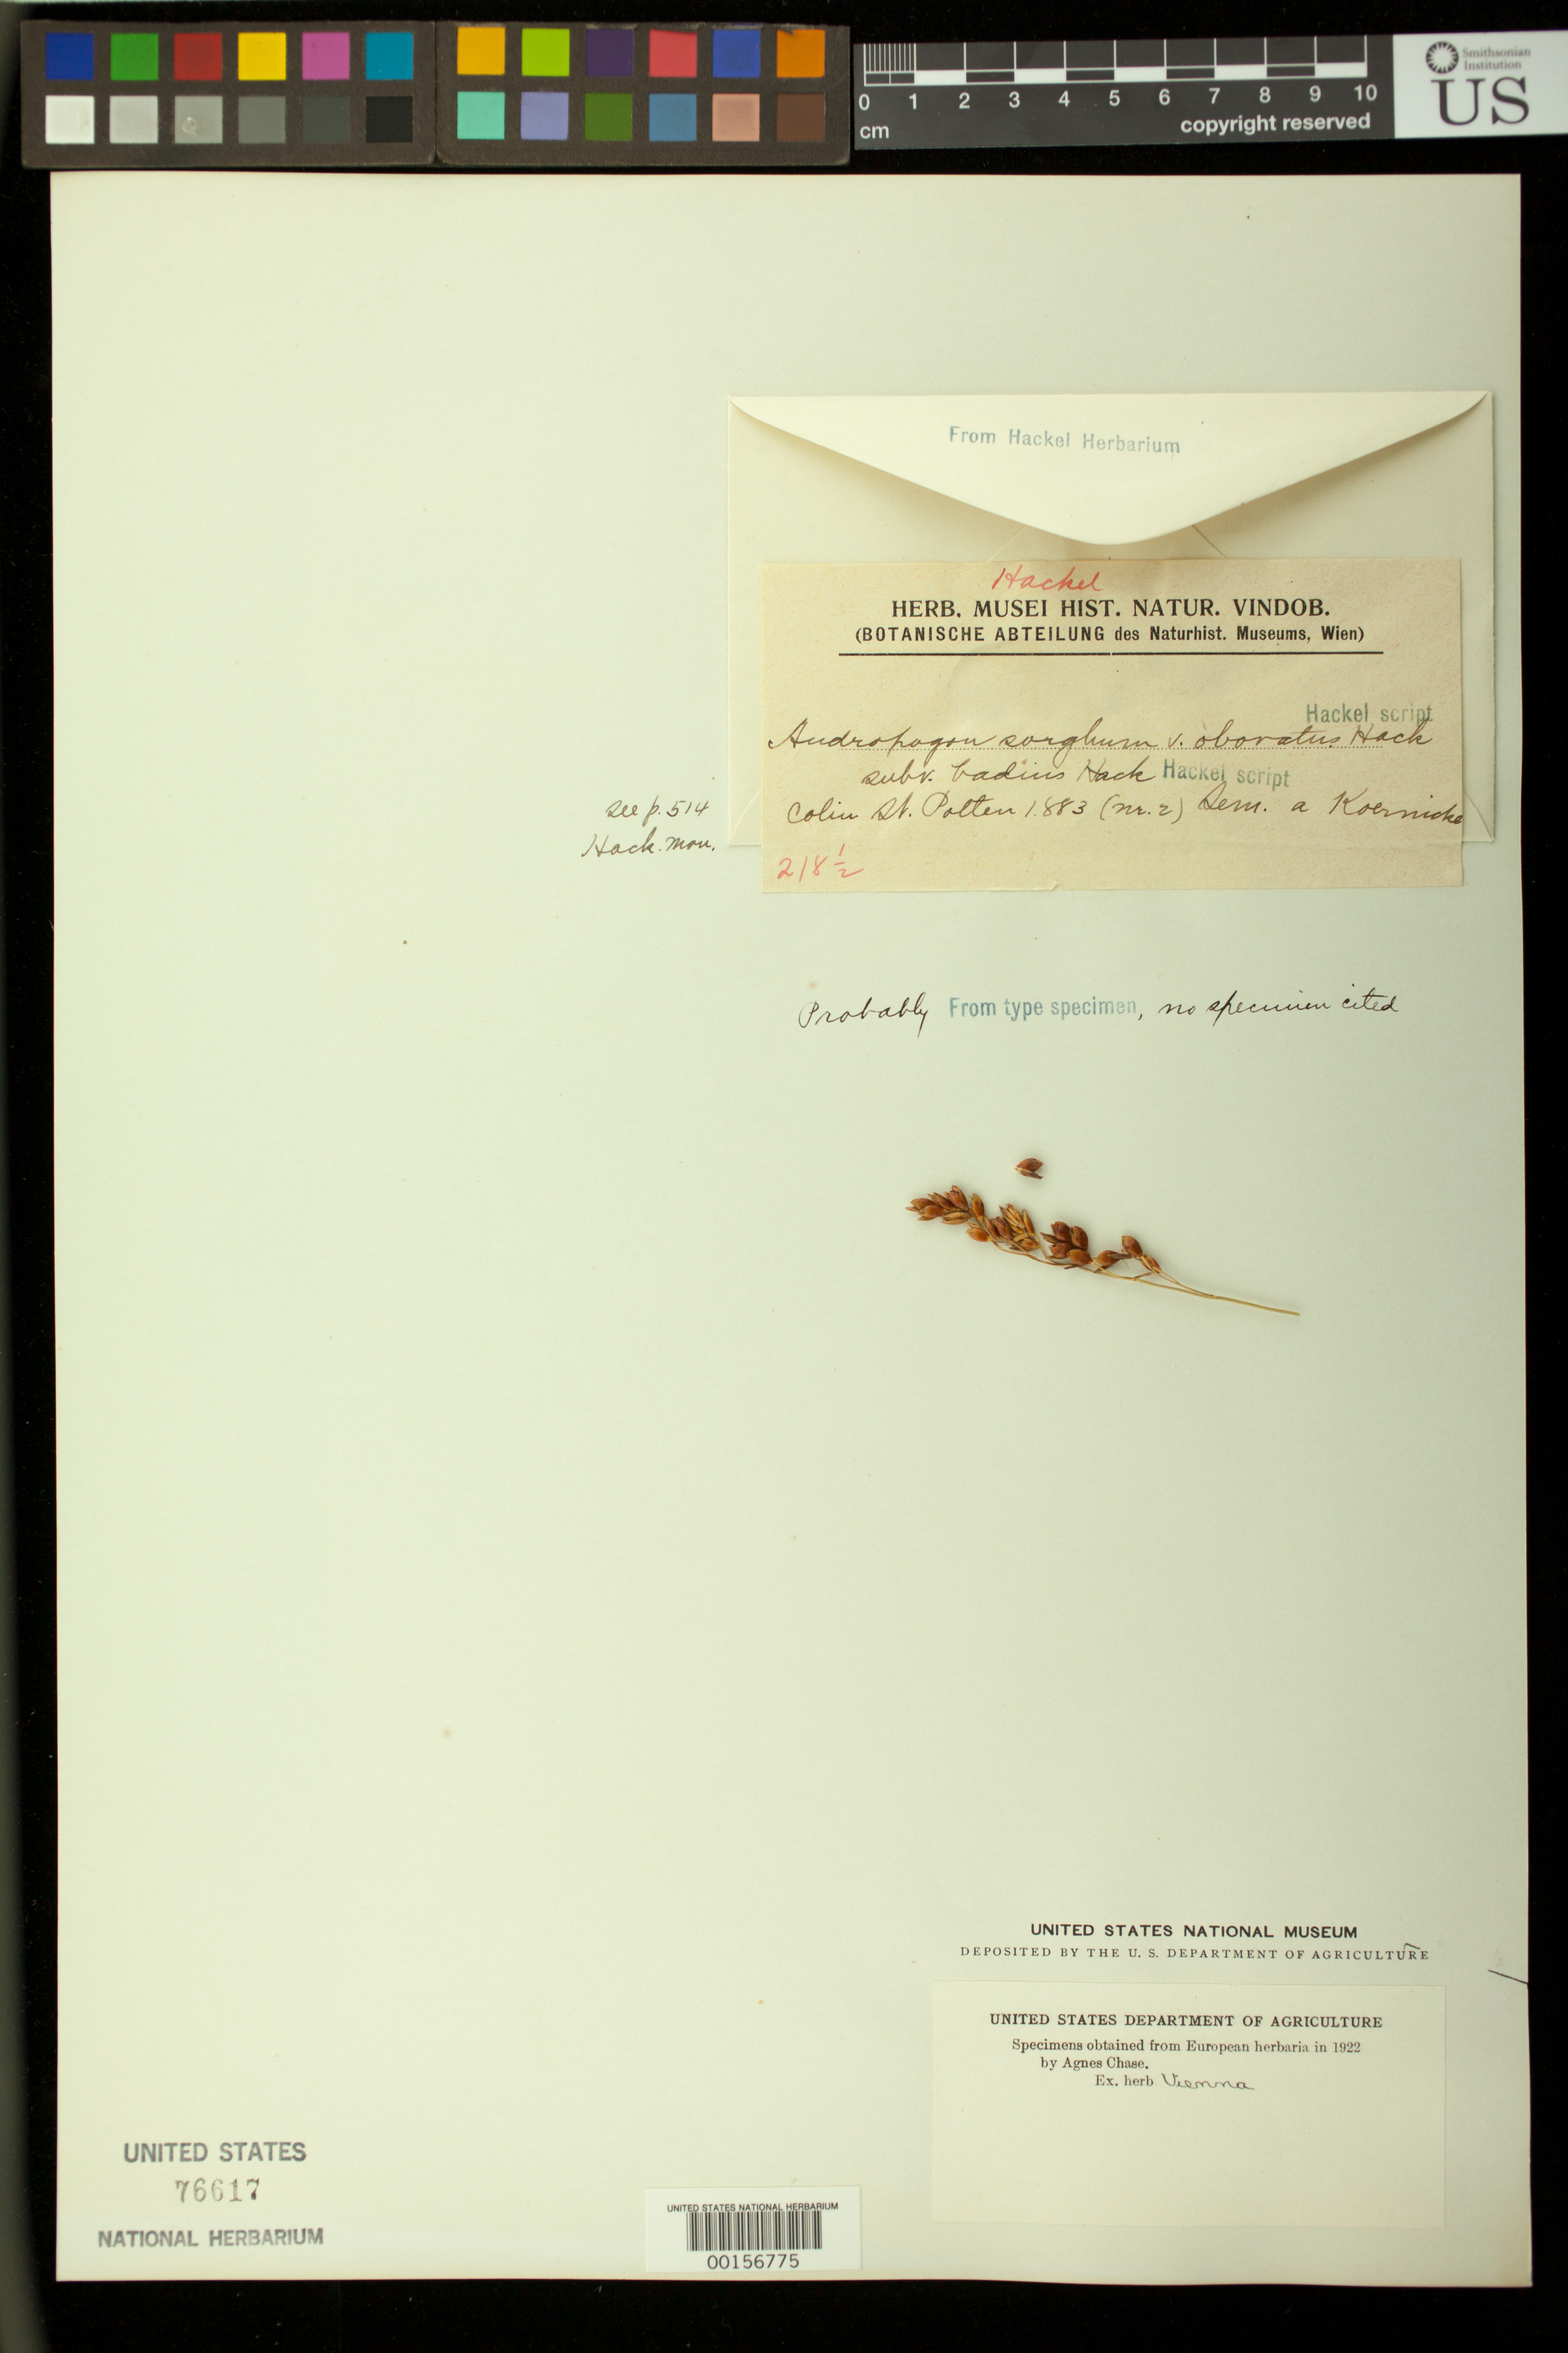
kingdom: Plantae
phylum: Tracheophyta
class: Liliopsida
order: Poales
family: Poaceae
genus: Andropogon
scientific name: Andropogon sorghum subvar. badius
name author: Hack. in A. DC.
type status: Possible Type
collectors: ex herb. E. Hackel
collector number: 2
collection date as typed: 1883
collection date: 1883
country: Austria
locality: Colim St. Polten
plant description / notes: Fragmentary material of type specimen ex herb. Hackel (Vienna). Contains infl. fragment. "Sem. [seeds?] a Koernicke" Protologue does not cite any specimens or localities.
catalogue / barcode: US 76617